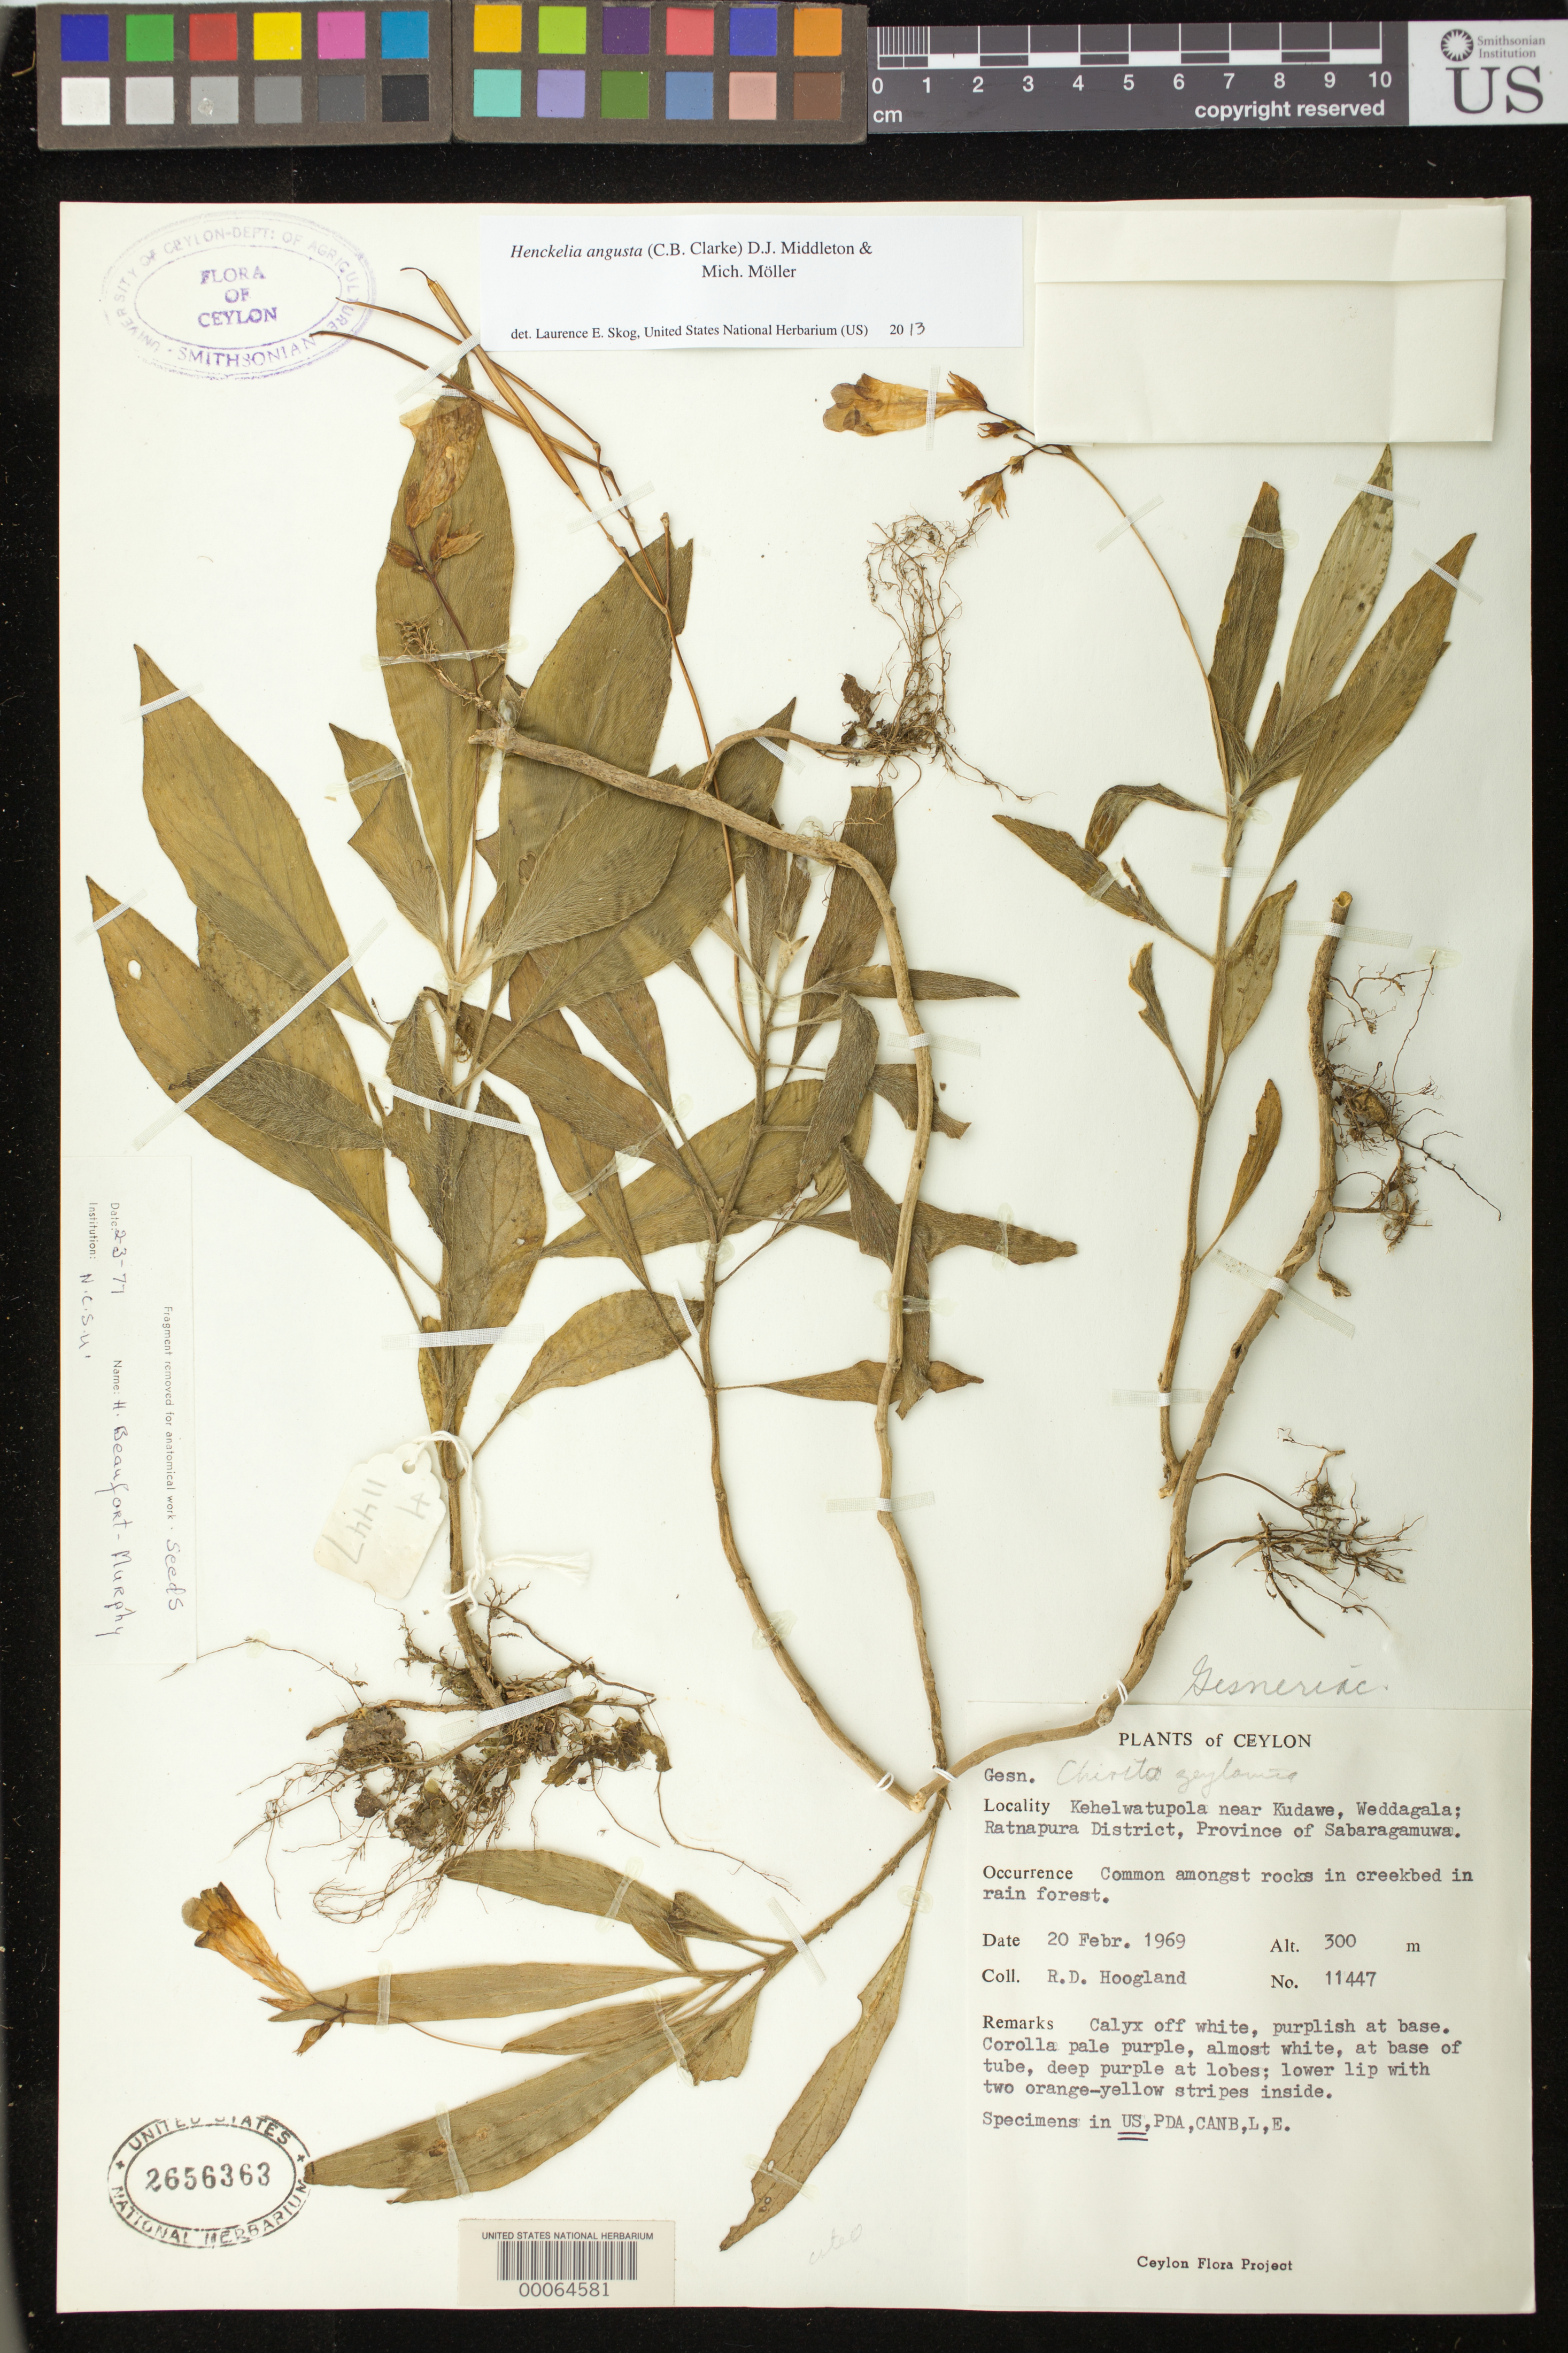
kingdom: Plantae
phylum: Tracheophyta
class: Magnoliopsida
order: Lamiales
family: Gesneriaceae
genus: Henckelia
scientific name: Henckelia angusta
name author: (C.B. Clarke) D.J. Middleton & Mich. Möller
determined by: Skog, Laurence E.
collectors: R. D. Hoogland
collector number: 11447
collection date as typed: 20 Feb 1969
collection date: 1969-02-20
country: Sri Lanka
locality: Kehelwatupola near kudawe, weddagala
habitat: Amongst rocks in creek bed in rainforest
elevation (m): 300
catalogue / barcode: US 2656363